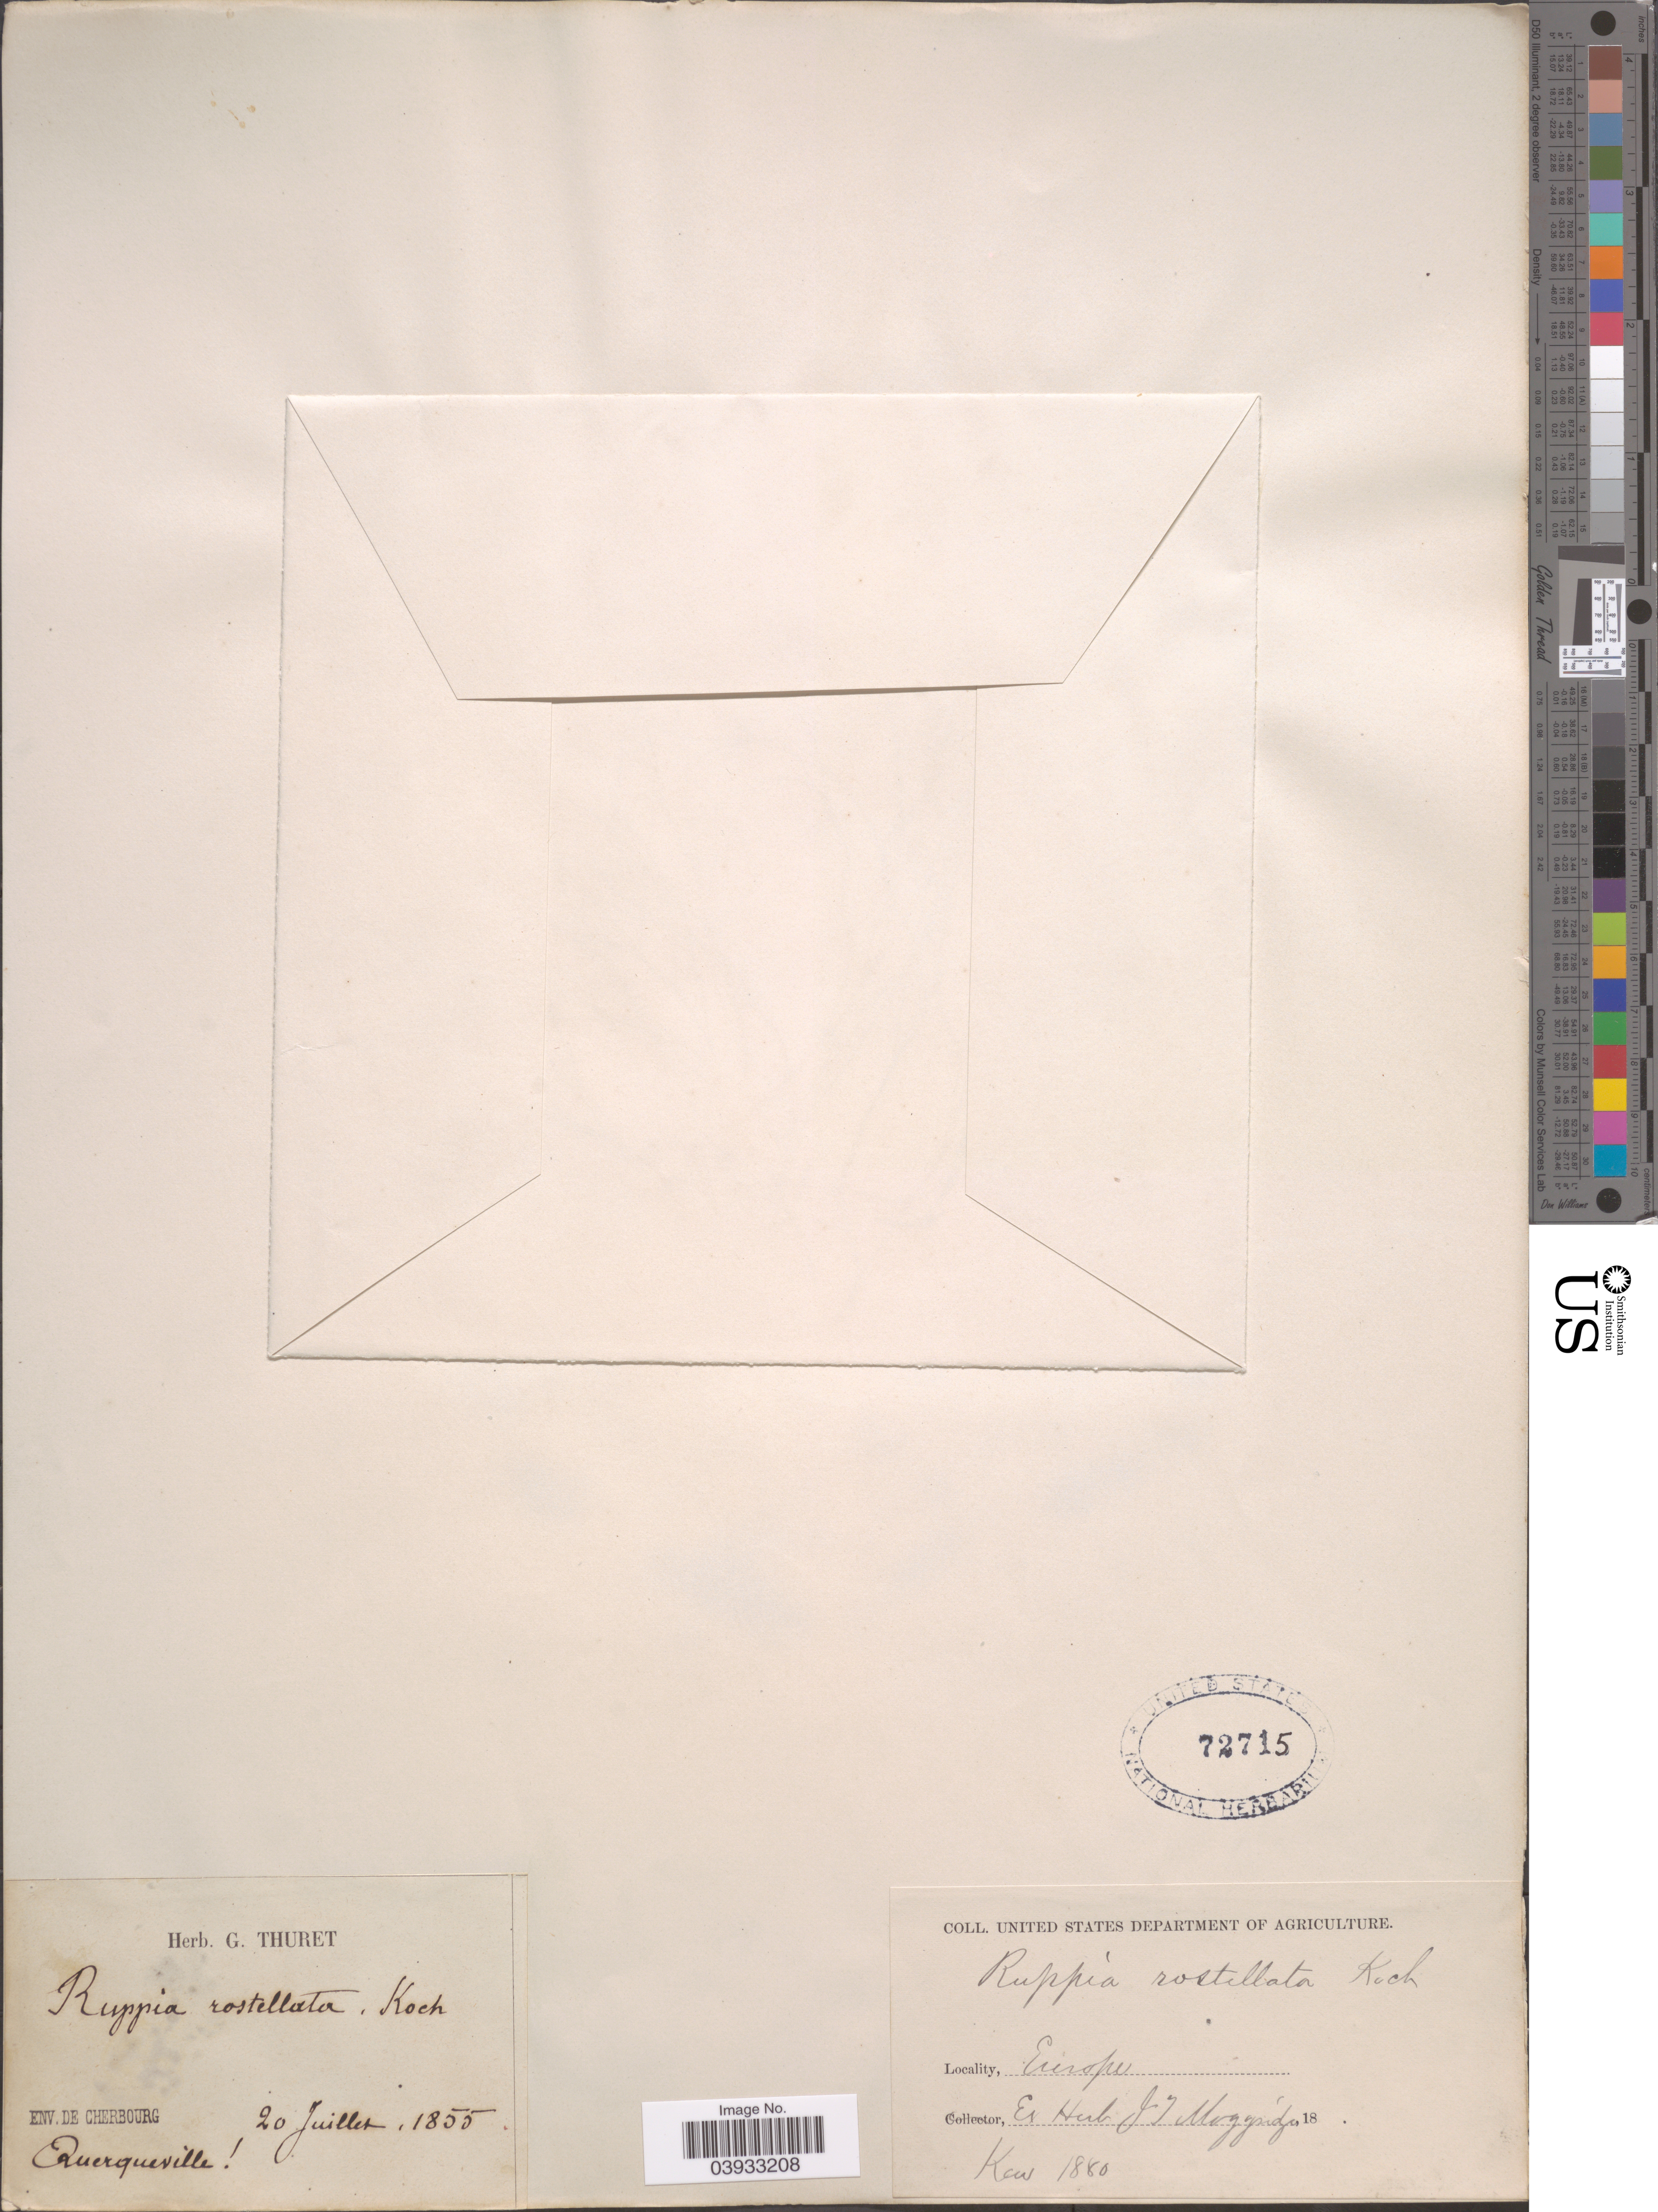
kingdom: Plantae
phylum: Tracheophyta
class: Liliopsida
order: Alismatales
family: Ruppiaceae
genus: Ruppia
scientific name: Ruppia rostellata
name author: W.D.J. Koch ex Rchb.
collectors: ex herb. J.T. Moggridge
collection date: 1855-07-20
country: France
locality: Env. de Cherbourg. Querqueville. Europa.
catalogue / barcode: US 72715